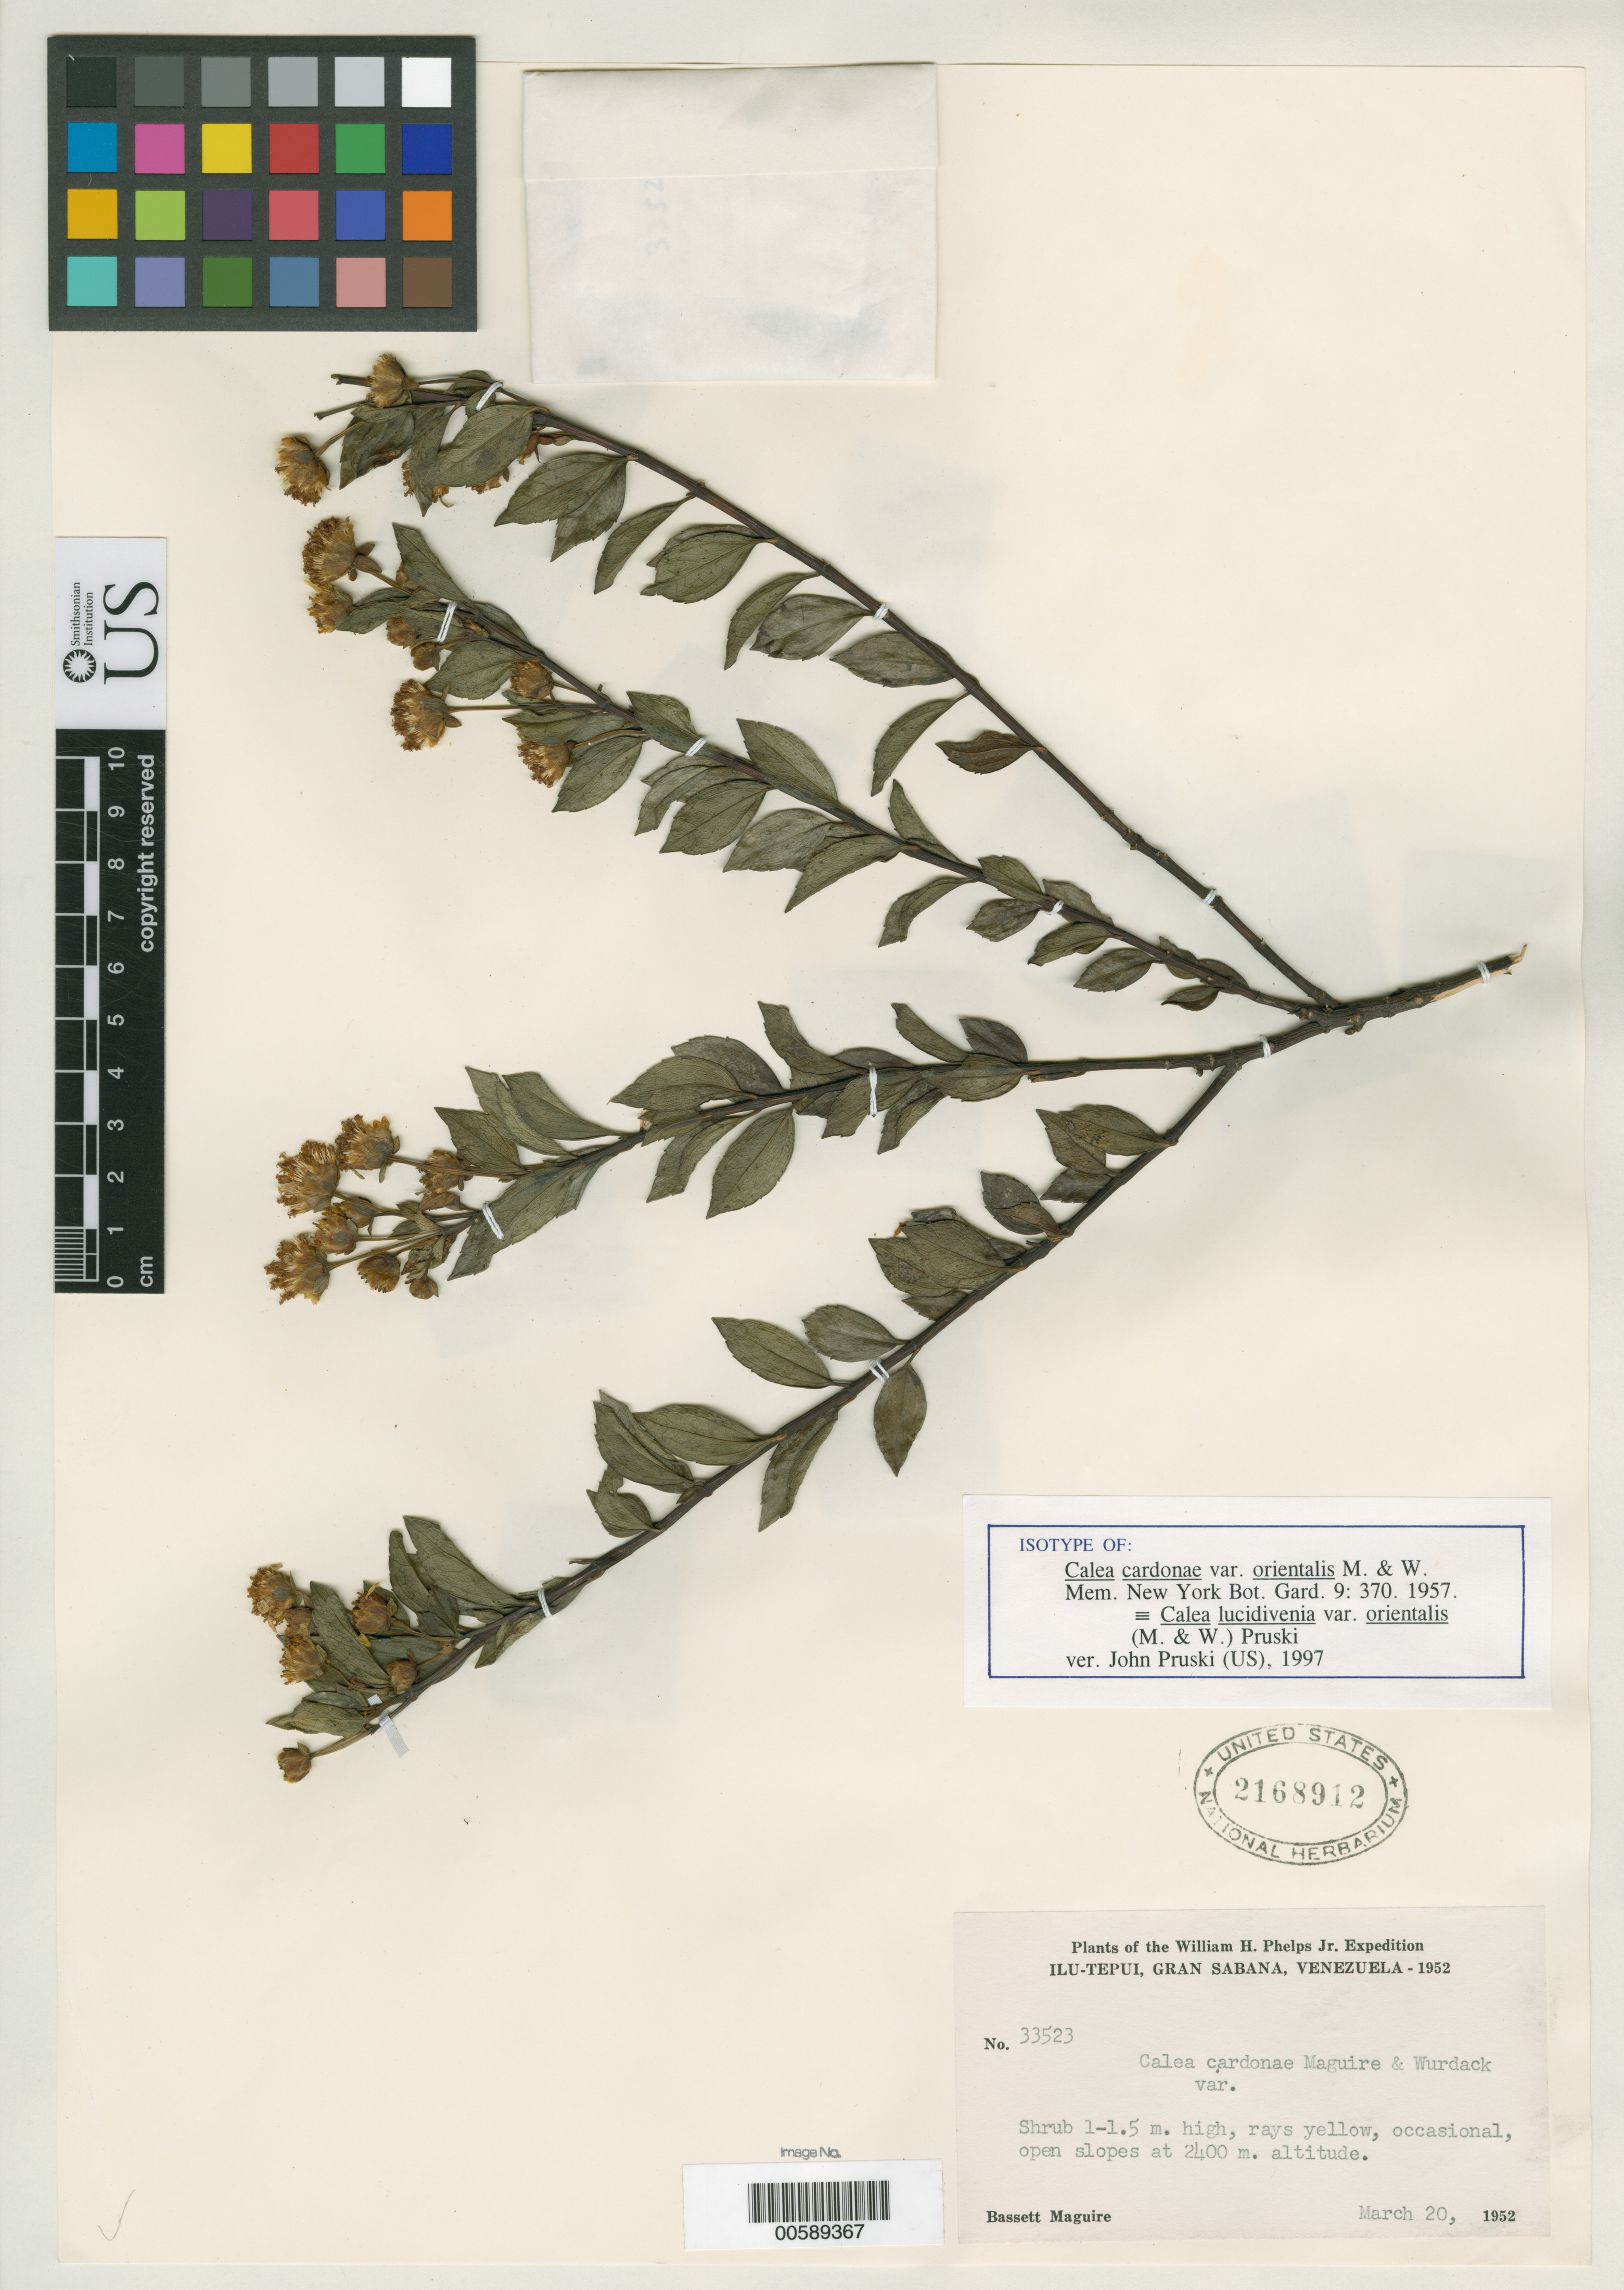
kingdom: Plantae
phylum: Tracheophyta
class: Magnoliopsida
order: Asterales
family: Asteraceae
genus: Calea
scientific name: Calea cardonae var. orientalis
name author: Maguire & Wurdack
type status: Isotype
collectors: B. Maguire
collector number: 33523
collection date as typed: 20 Mar 1952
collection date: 1952-03-20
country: Venezuela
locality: Ilu-tepui, Gran Sabana.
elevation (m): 2400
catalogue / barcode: US 2168912